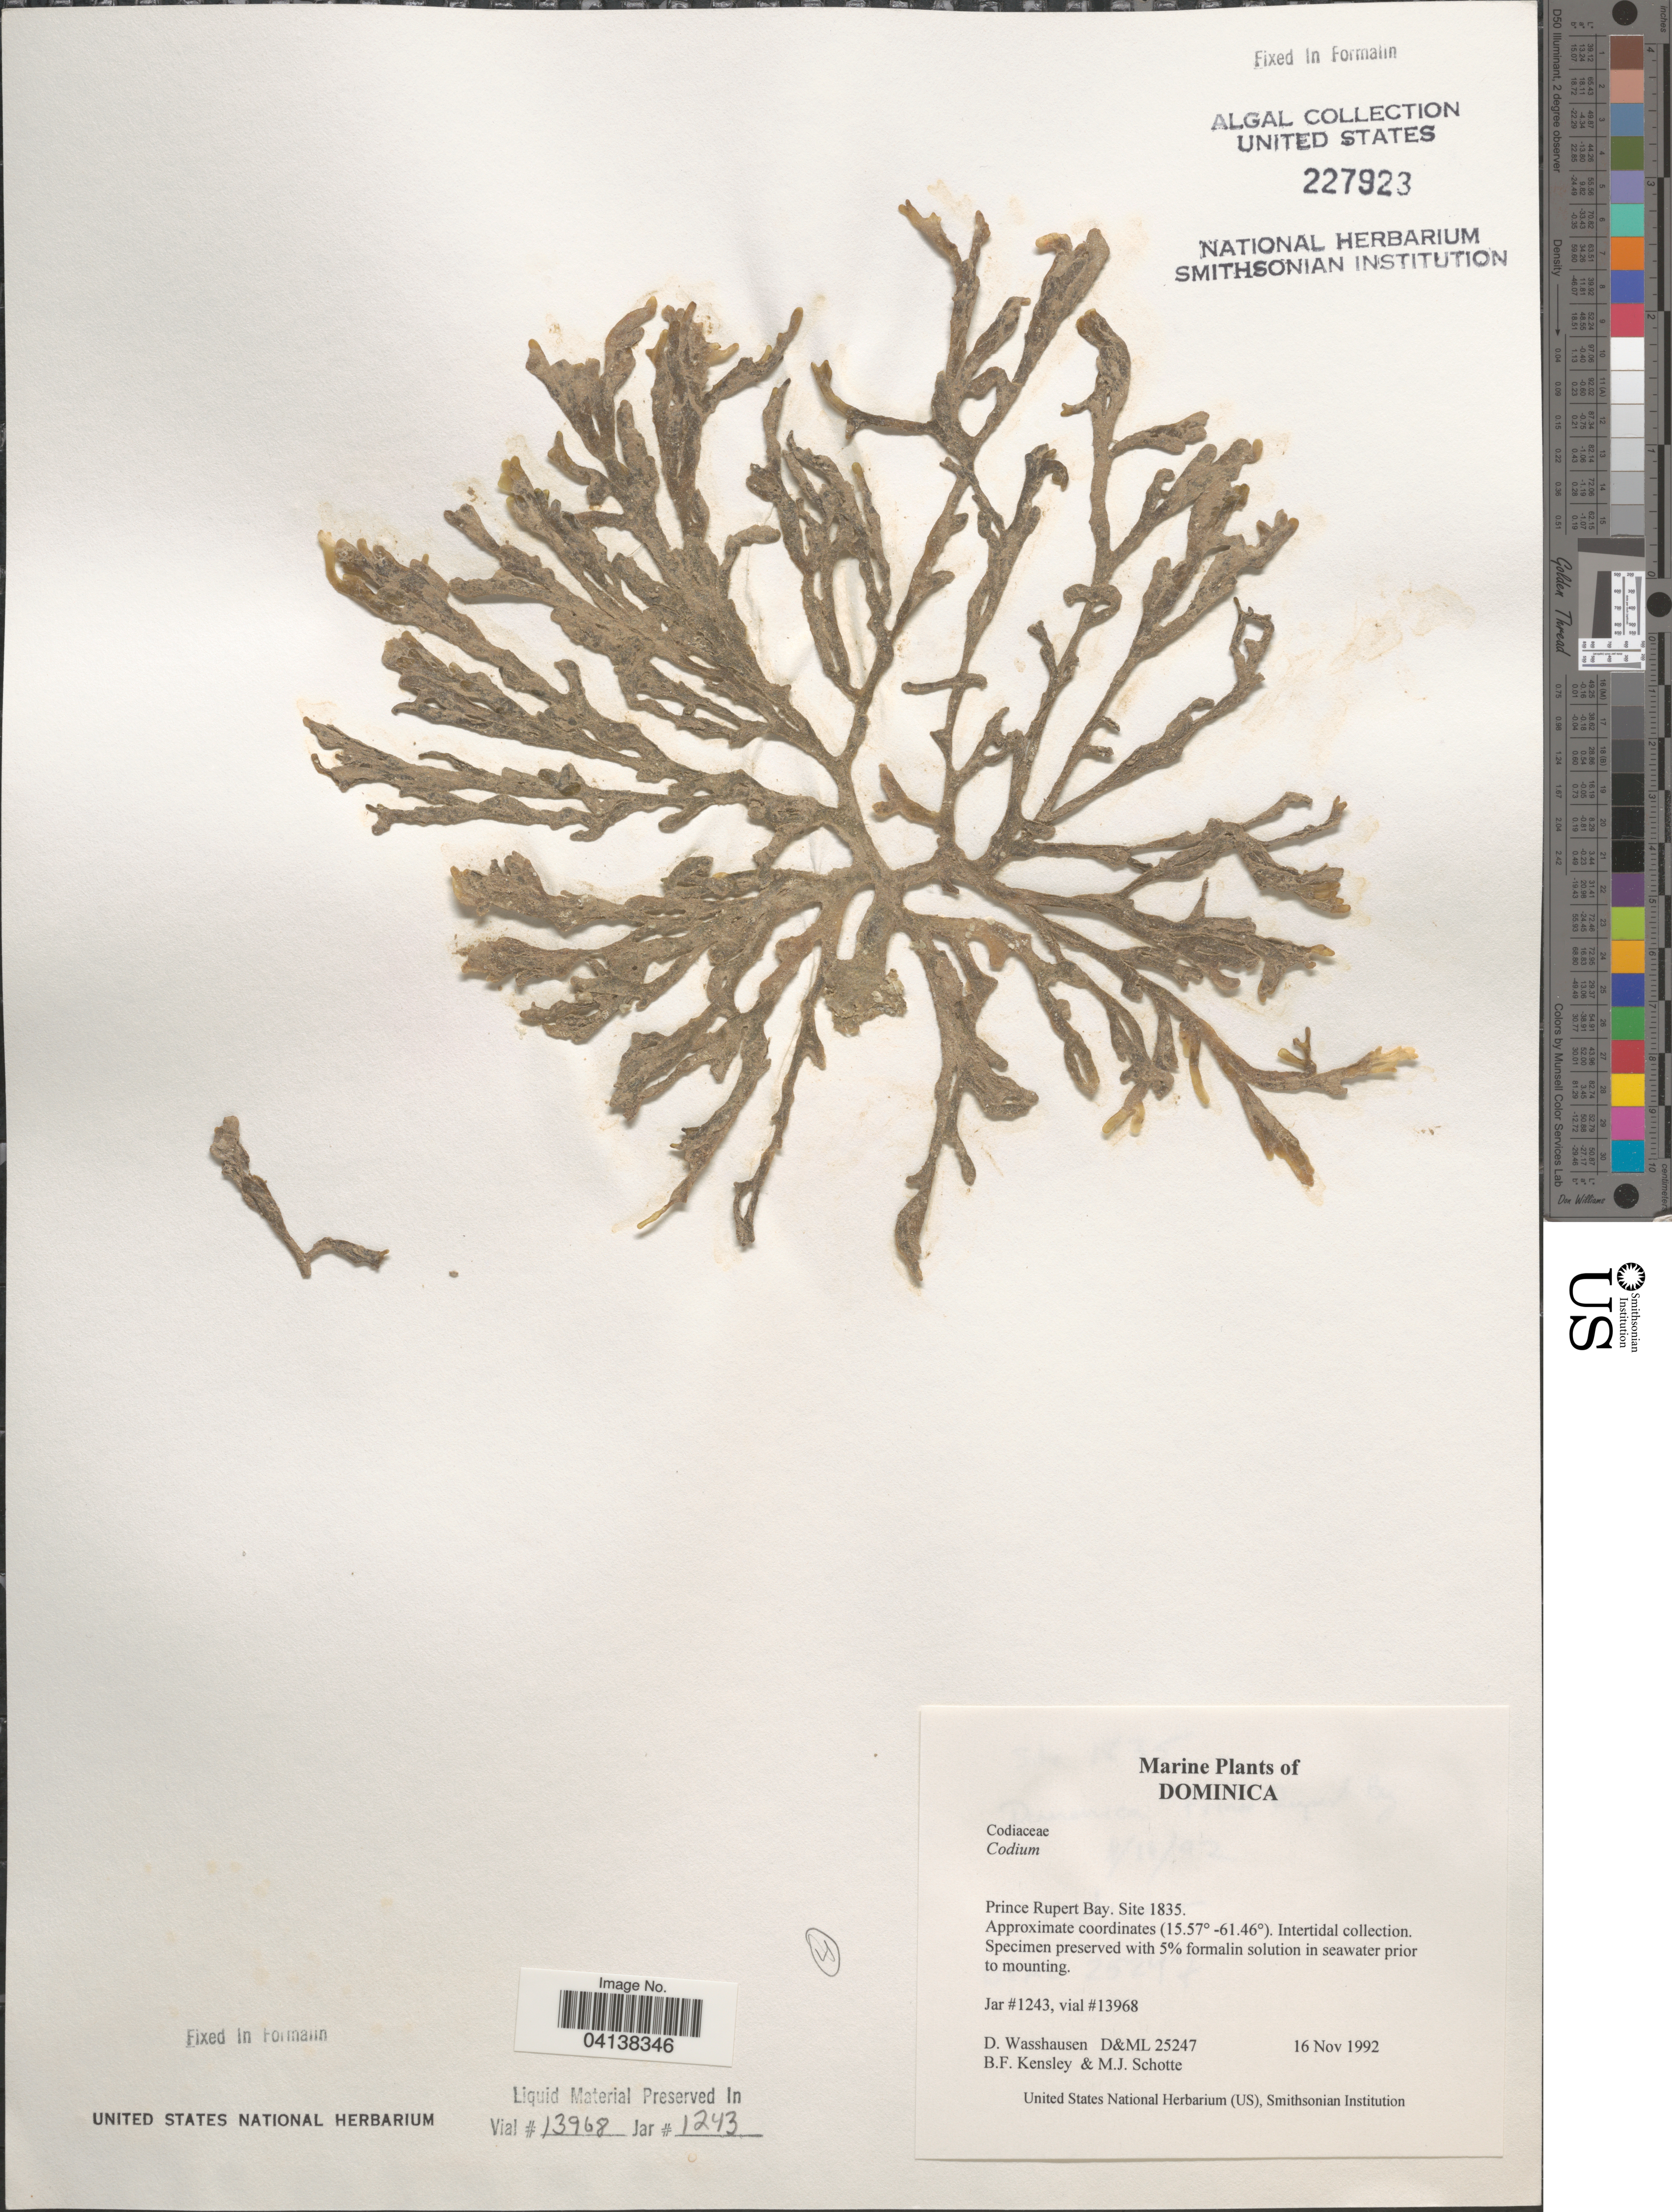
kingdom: Plantae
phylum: Chlorophyta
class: Ulvophyceae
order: Bryopsidales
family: Codiaceae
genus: Codium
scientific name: Codium sp.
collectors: D. C. Wasshausen, B. Kensley & M. Schotte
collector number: D&ML 25247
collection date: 1992-11-16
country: Dominica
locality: Prince Rupert Bay. Site 1835.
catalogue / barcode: US 227923